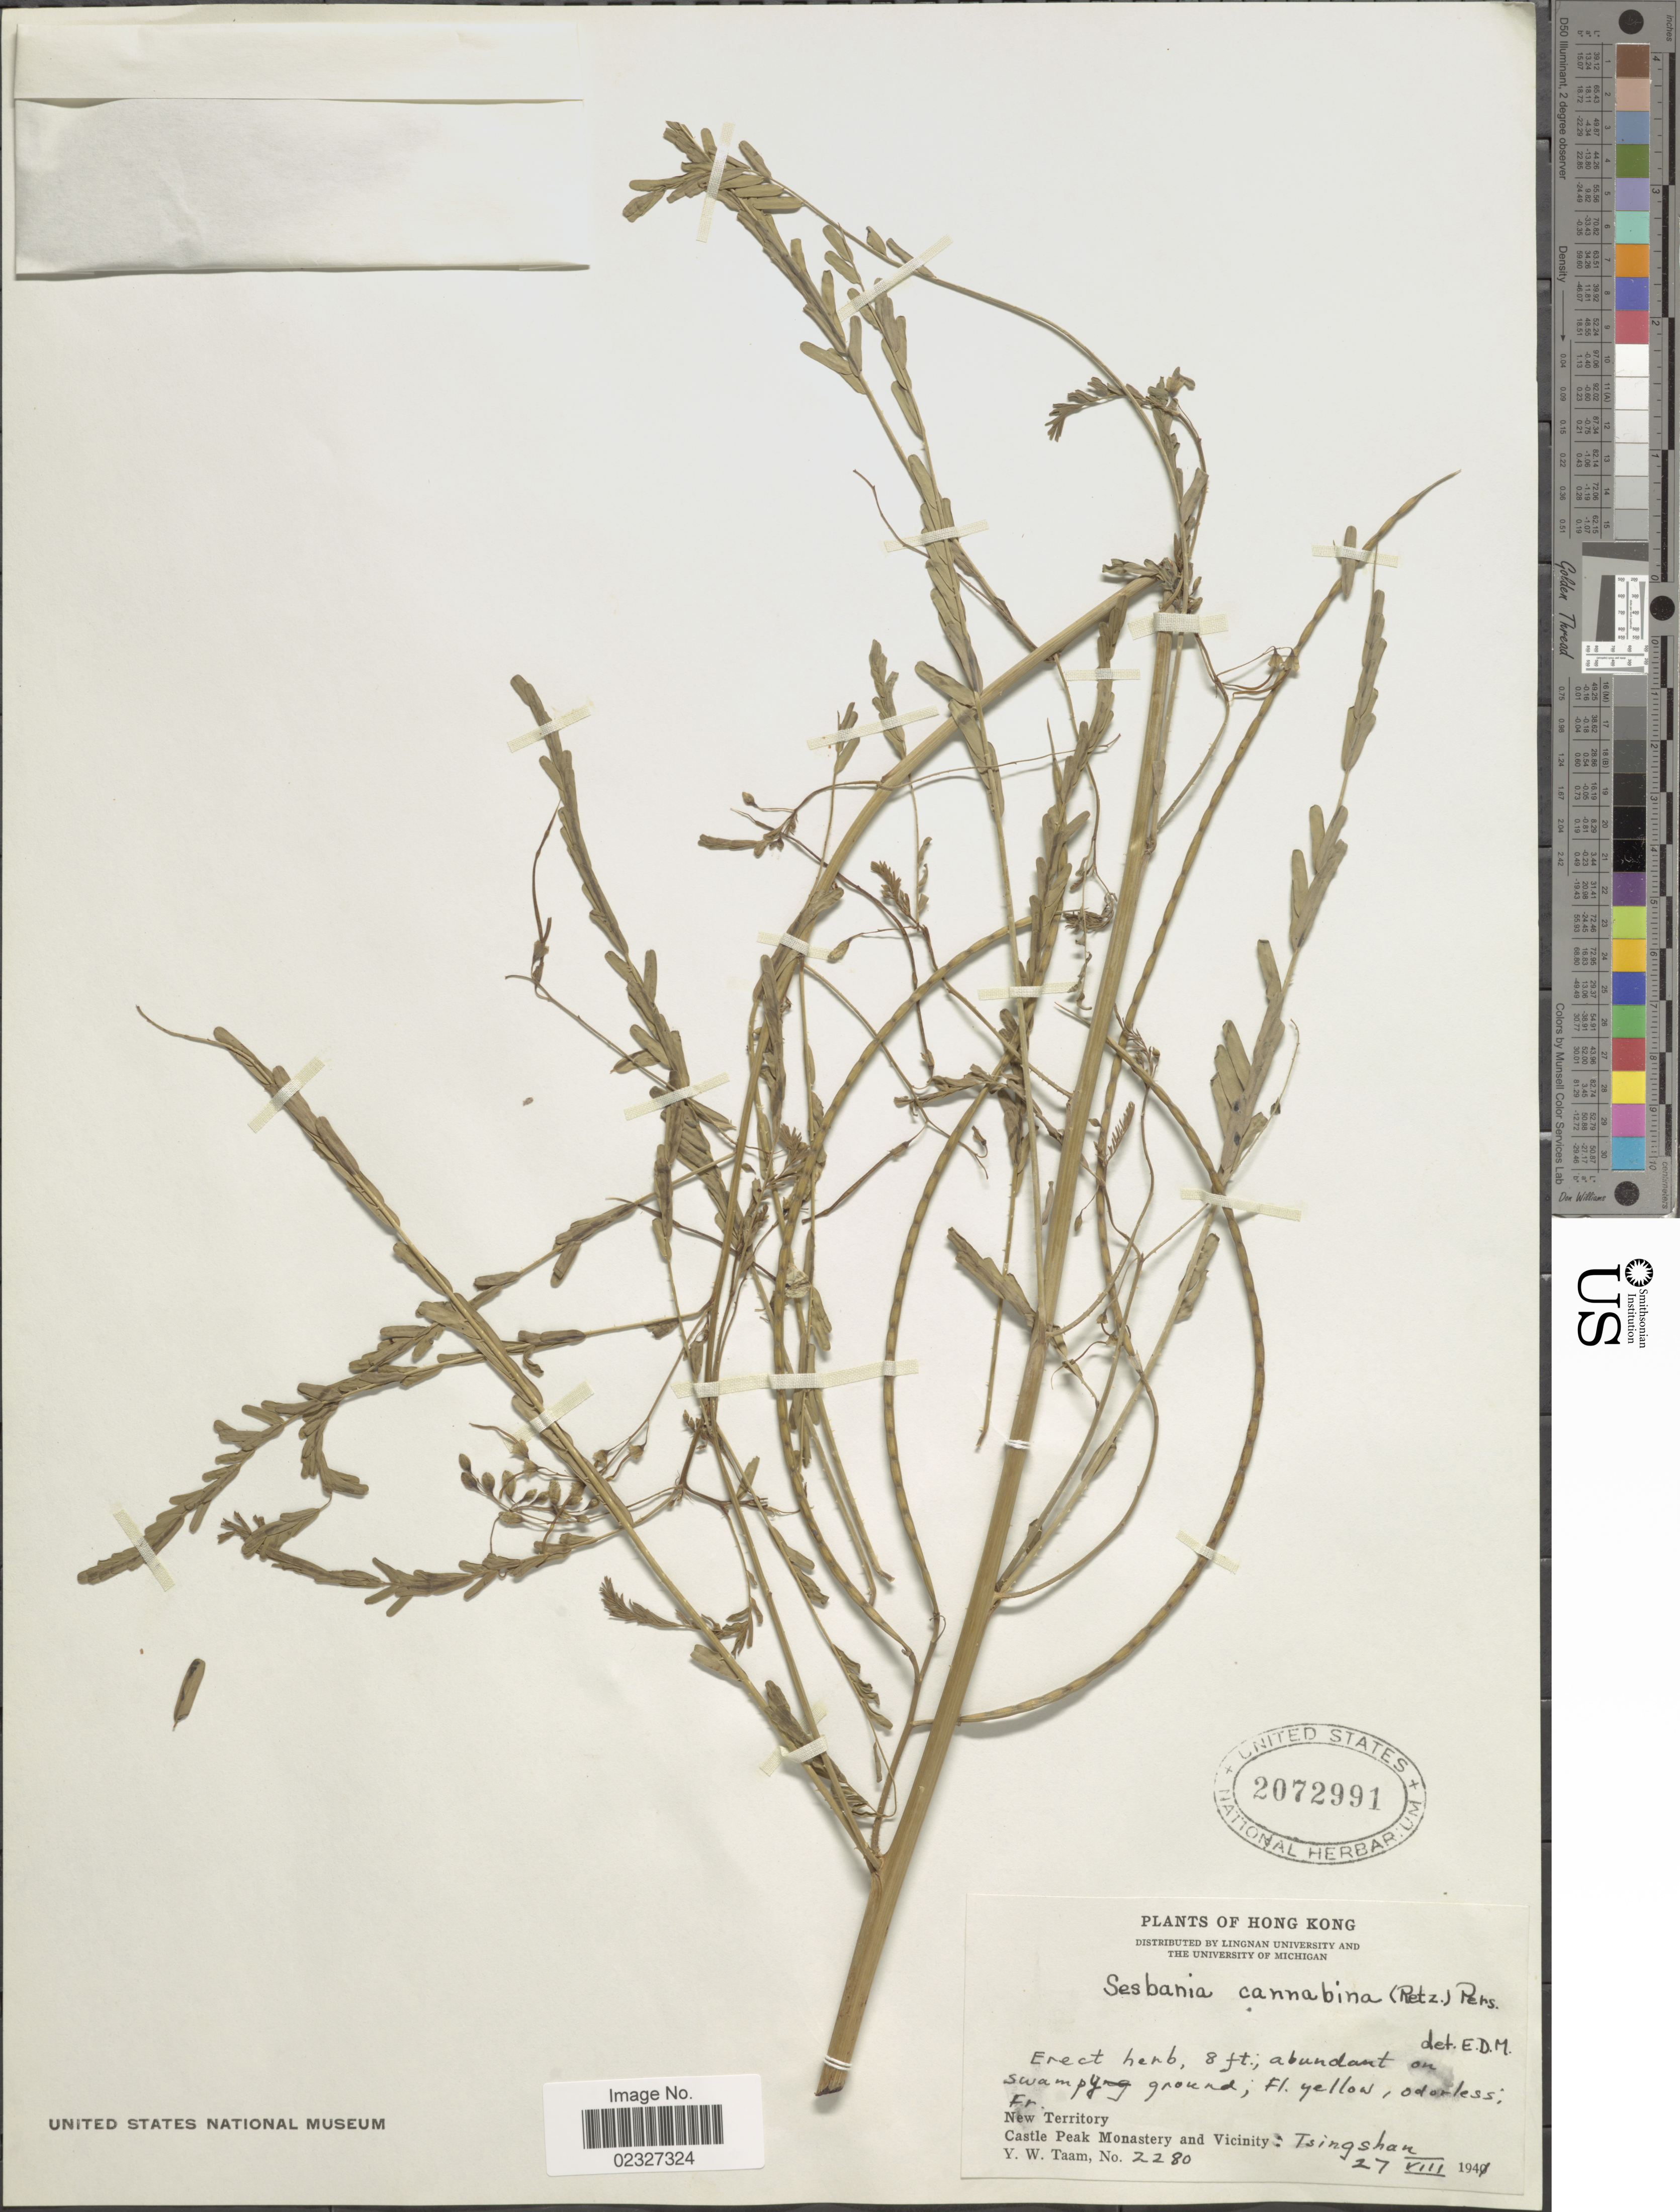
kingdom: Plantae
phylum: Tracheophyta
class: Magnoliopsida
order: Fabales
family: Fabaceae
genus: Sesbania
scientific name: Sesbania bispinosa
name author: (Jacq.) Steud.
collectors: Y. W. Taam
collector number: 2280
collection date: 1941-08-27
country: China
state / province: Hong Kong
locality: New Territory, Castle Peak Monastery and Vicinity, Tsingshan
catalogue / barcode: US 2072991